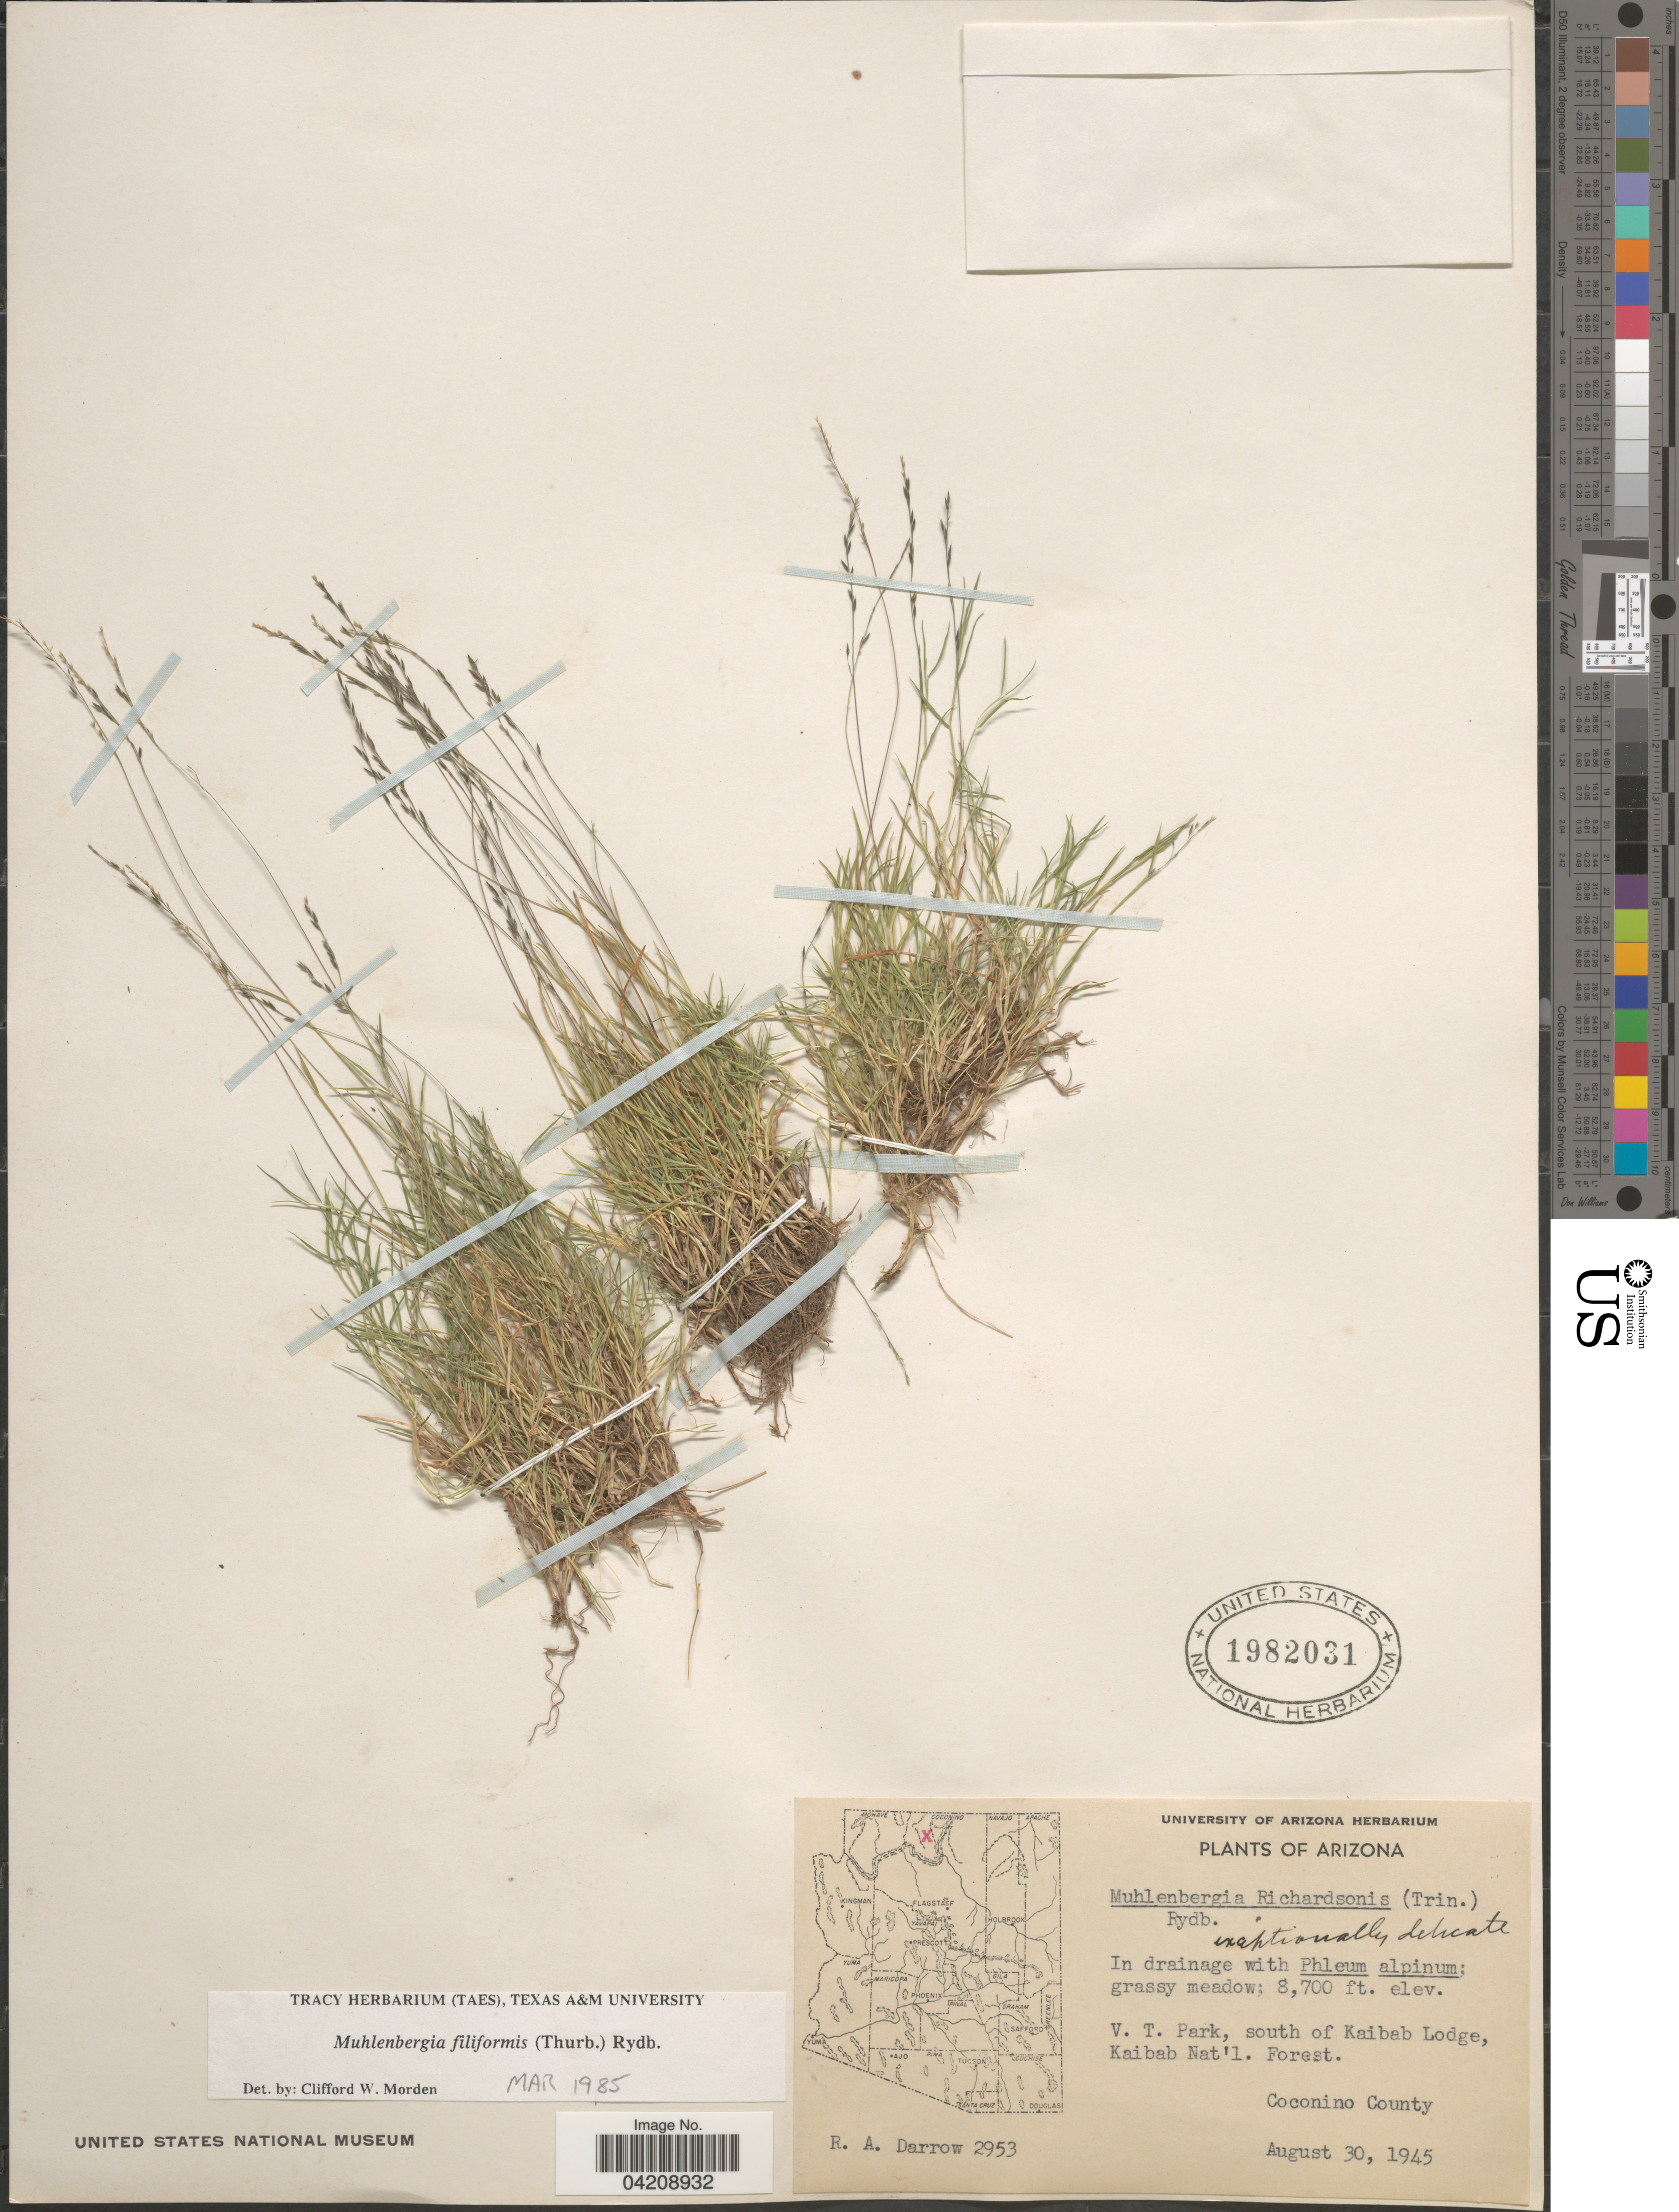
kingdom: Plantae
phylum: Tracheophyta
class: Liliopsida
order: Poales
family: Poaceae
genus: Muhlenbergia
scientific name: Muhlenbergia filiformis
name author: (Thurb. ex S. Watson) Rydb.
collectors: R. A. Darrow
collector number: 2953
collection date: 1945-08-30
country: United States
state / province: Arizona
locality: V. T. Park, south of Kaibab Lodge, Kaibab Nat'l. Forest. Coconino County.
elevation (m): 2652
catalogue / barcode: US 1982031